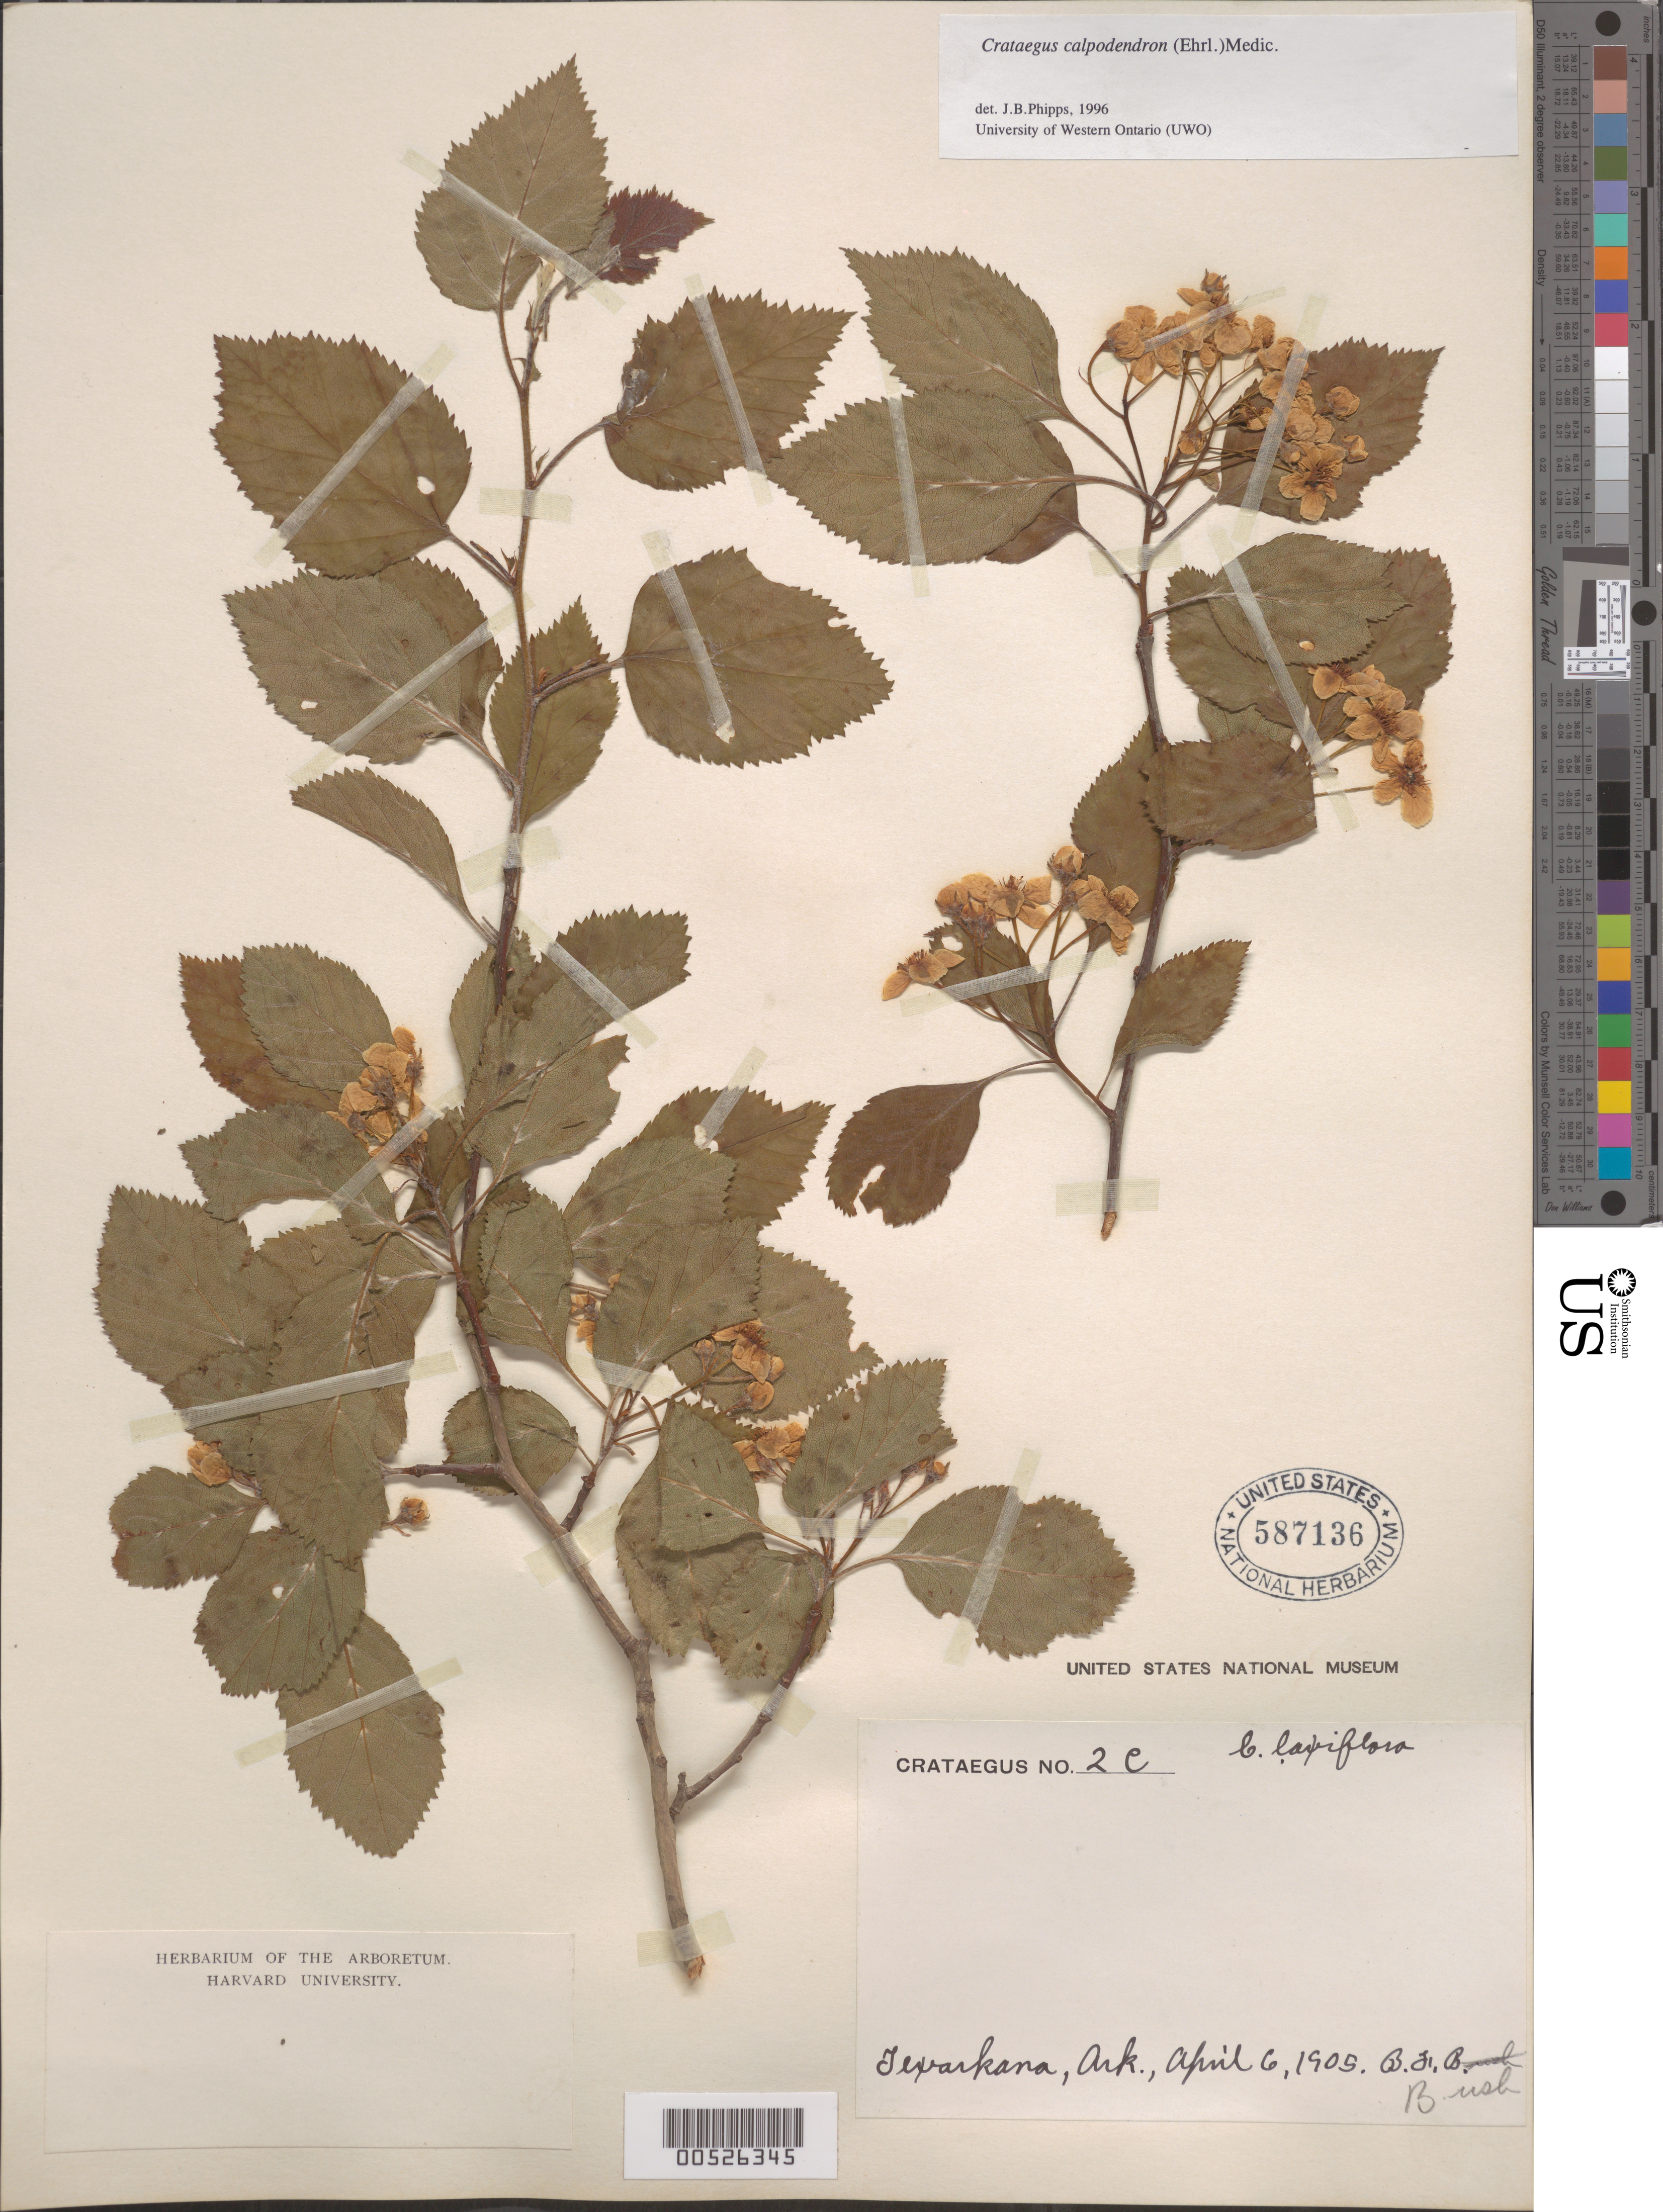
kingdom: Plantae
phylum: Tracheophyta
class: Magnoliopsida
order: Rosales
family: Rosaceae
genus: Crataegus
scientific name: Crataegus calpodendron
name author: (Ehrh.) Medik.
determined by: Phipps, James B., (UWO), University of Western Ontario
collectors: B. F. Bush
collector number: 2C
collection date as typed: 06 Apr 1905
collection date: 1905-04-06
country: United States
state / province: Arkansas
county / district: Miller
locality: Texarkana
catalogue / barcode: US 587136